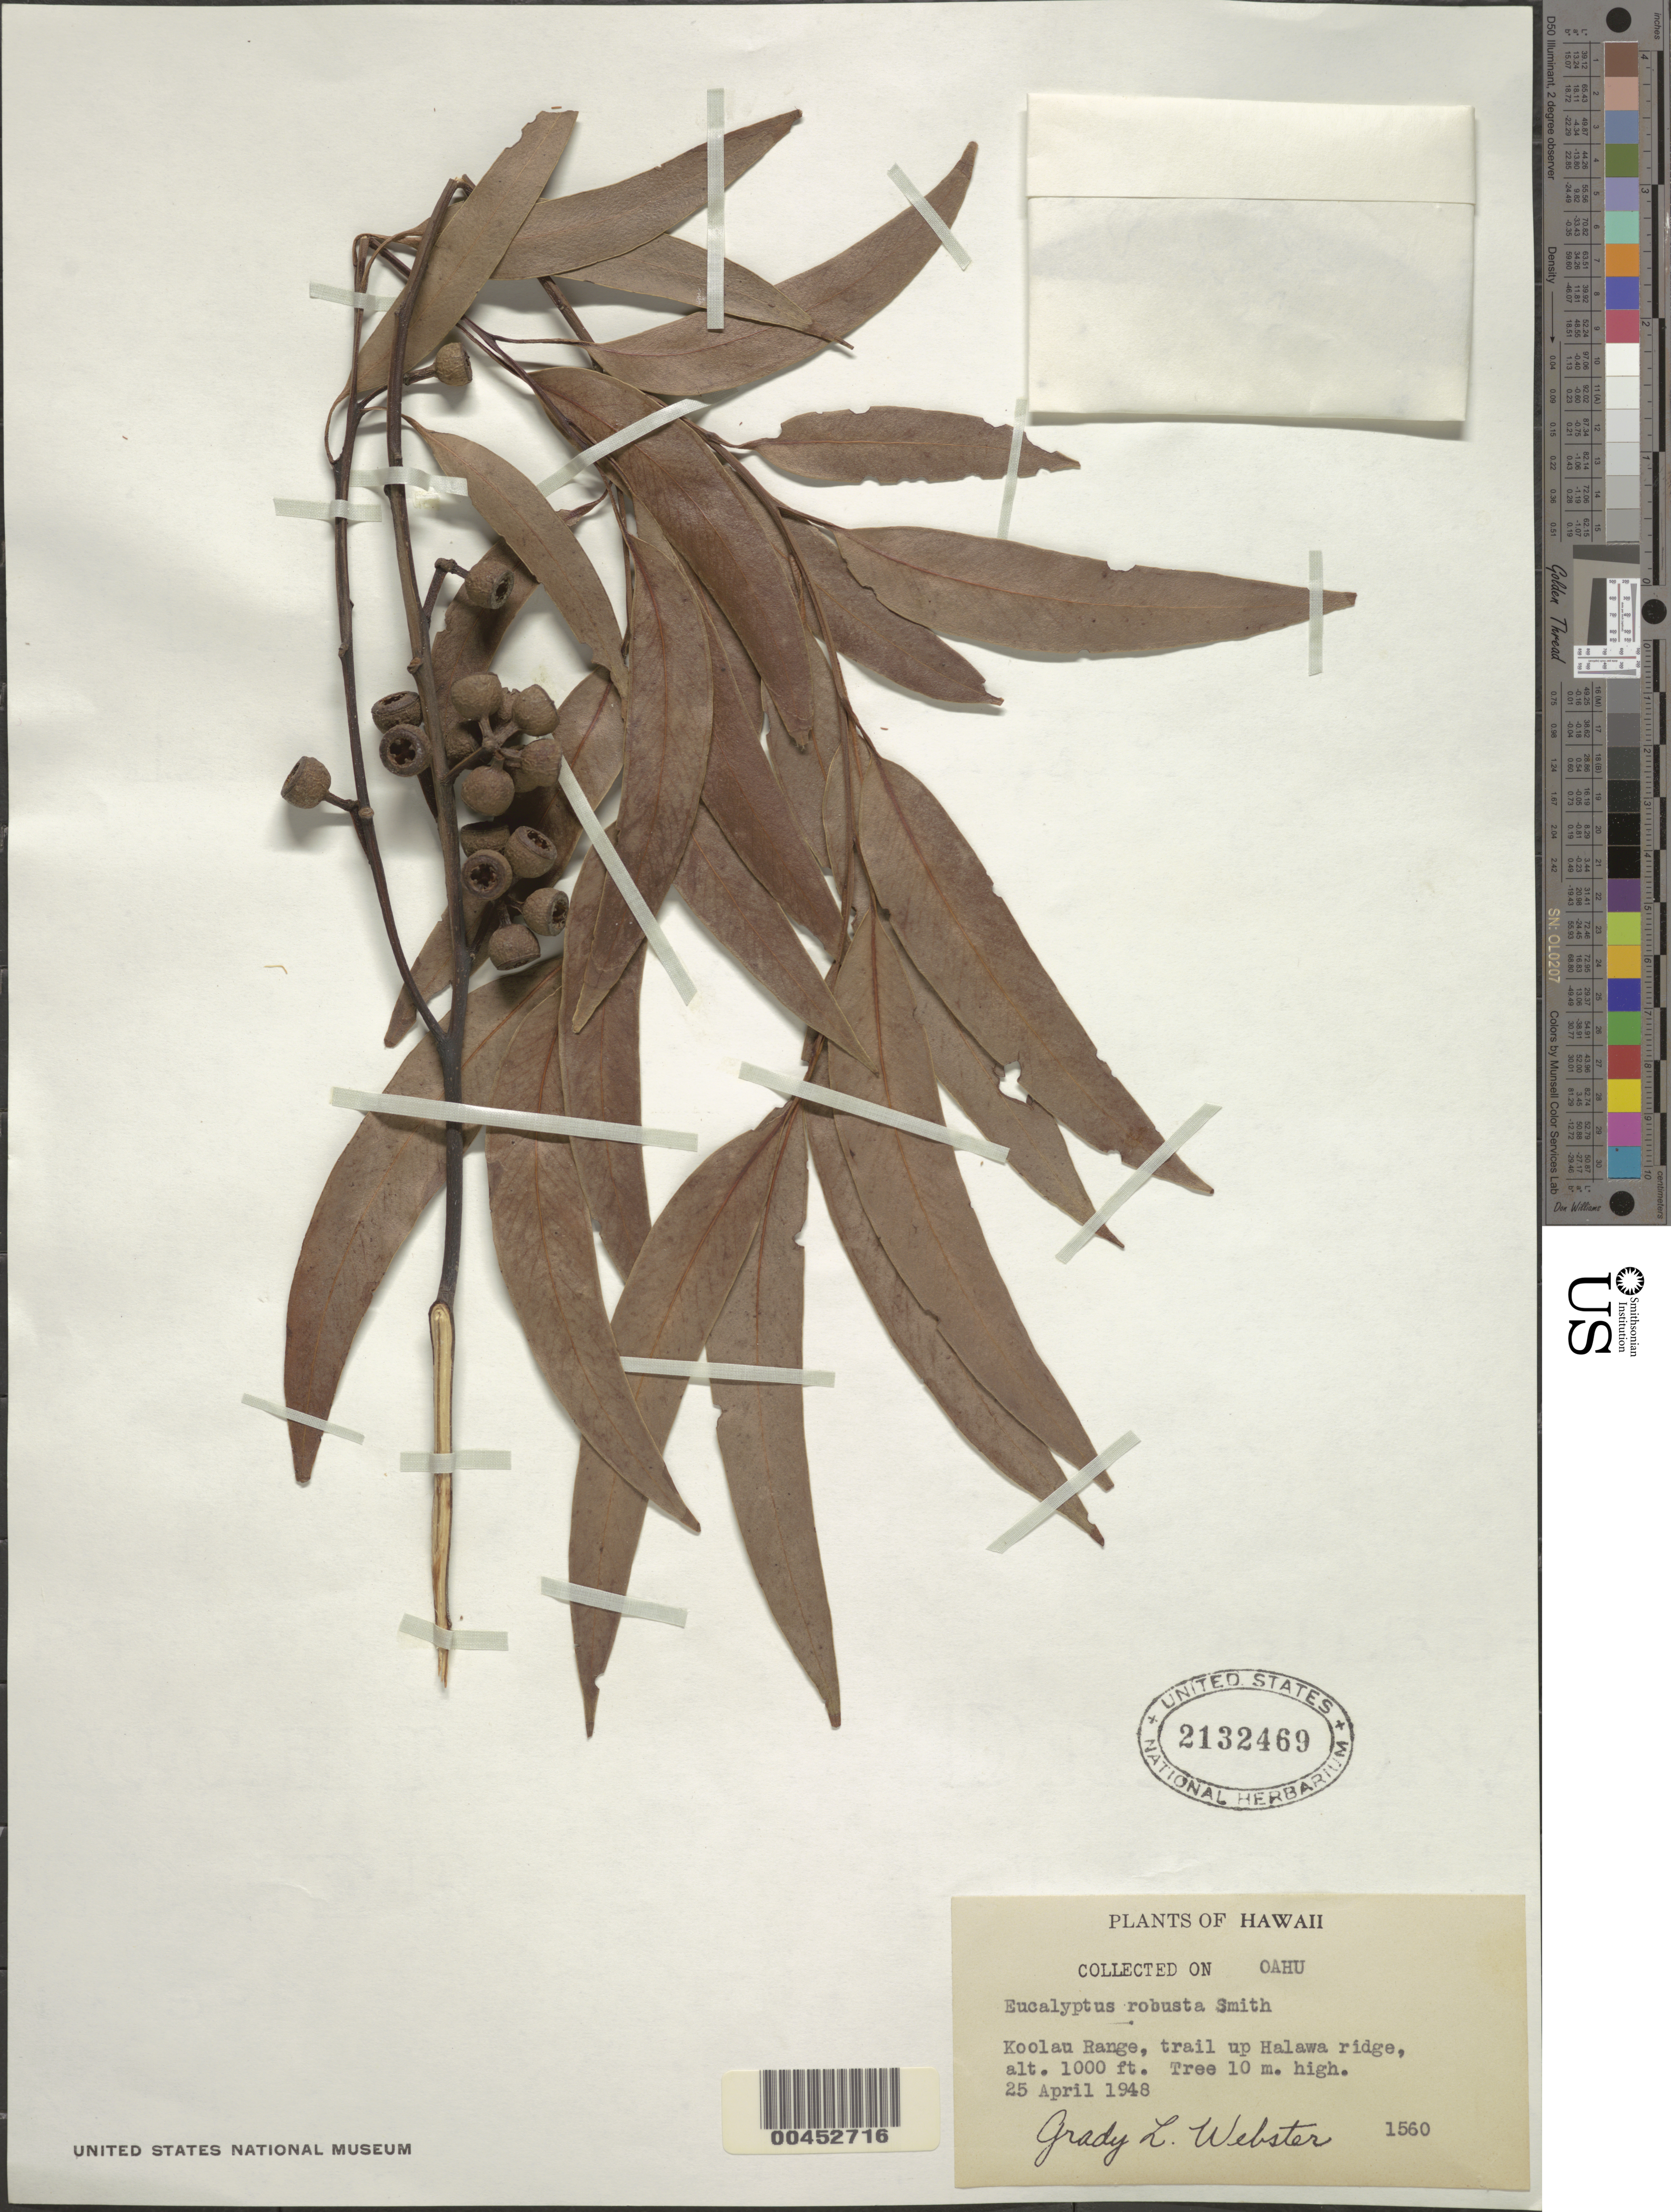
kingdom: Plantae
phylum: Tracheophyta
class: Magnoliopsida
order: Myrtales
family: Myrtaceae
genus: Eucalyptus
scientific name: Eucalyptus robusta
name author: Sm.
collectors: G. L. Webster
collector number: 1560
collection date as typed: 25 Apr 1948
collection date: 1948-04-25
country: United States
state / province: Hawaii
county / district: Honolulu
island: Oahu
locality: Koolau Range, trail up Halawa ridge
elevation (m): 305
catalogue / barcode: US 2132469